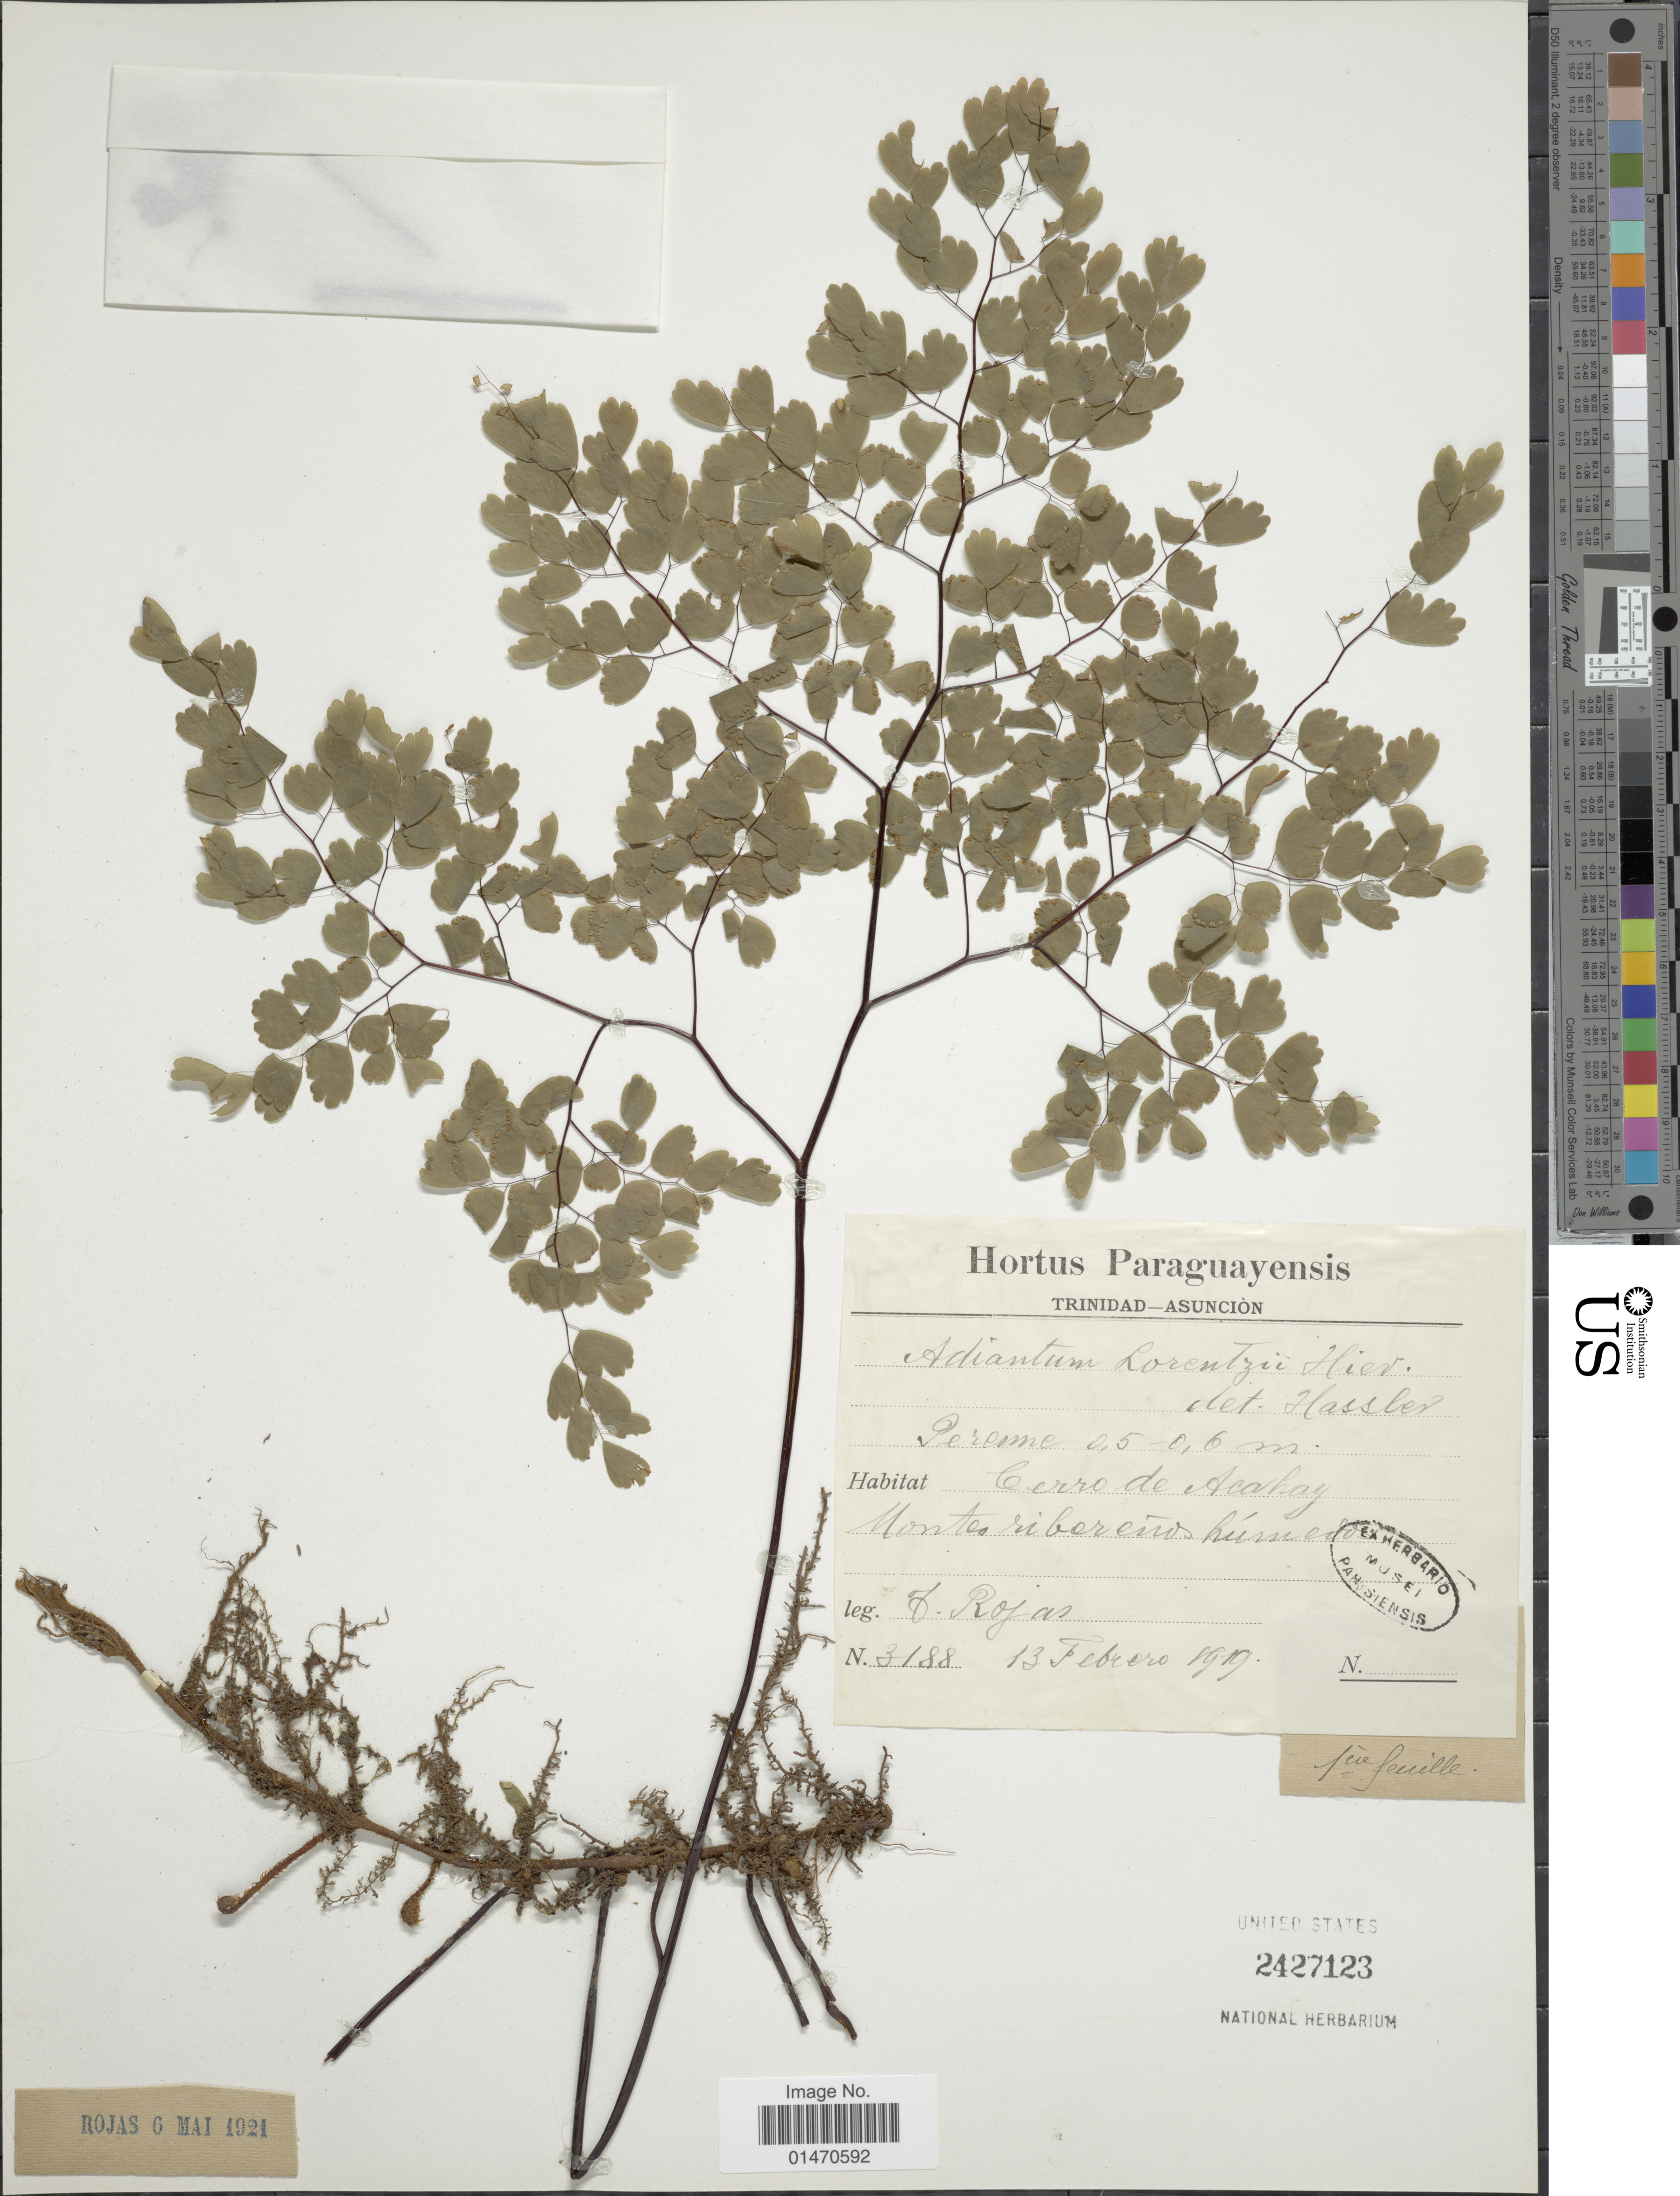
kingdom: Plantae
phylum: Tracheophyta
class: Polypodiopsida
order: Polypodiales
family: Pteridaceae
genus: Adiantum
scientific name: Adiantum lorentzii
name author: Hieron.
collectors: F. Rojas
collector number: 3188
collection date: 1919-02-13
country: Paraguay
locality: Cerro de Acahay, Montes riberenos humedos.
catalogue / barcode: US 2427123